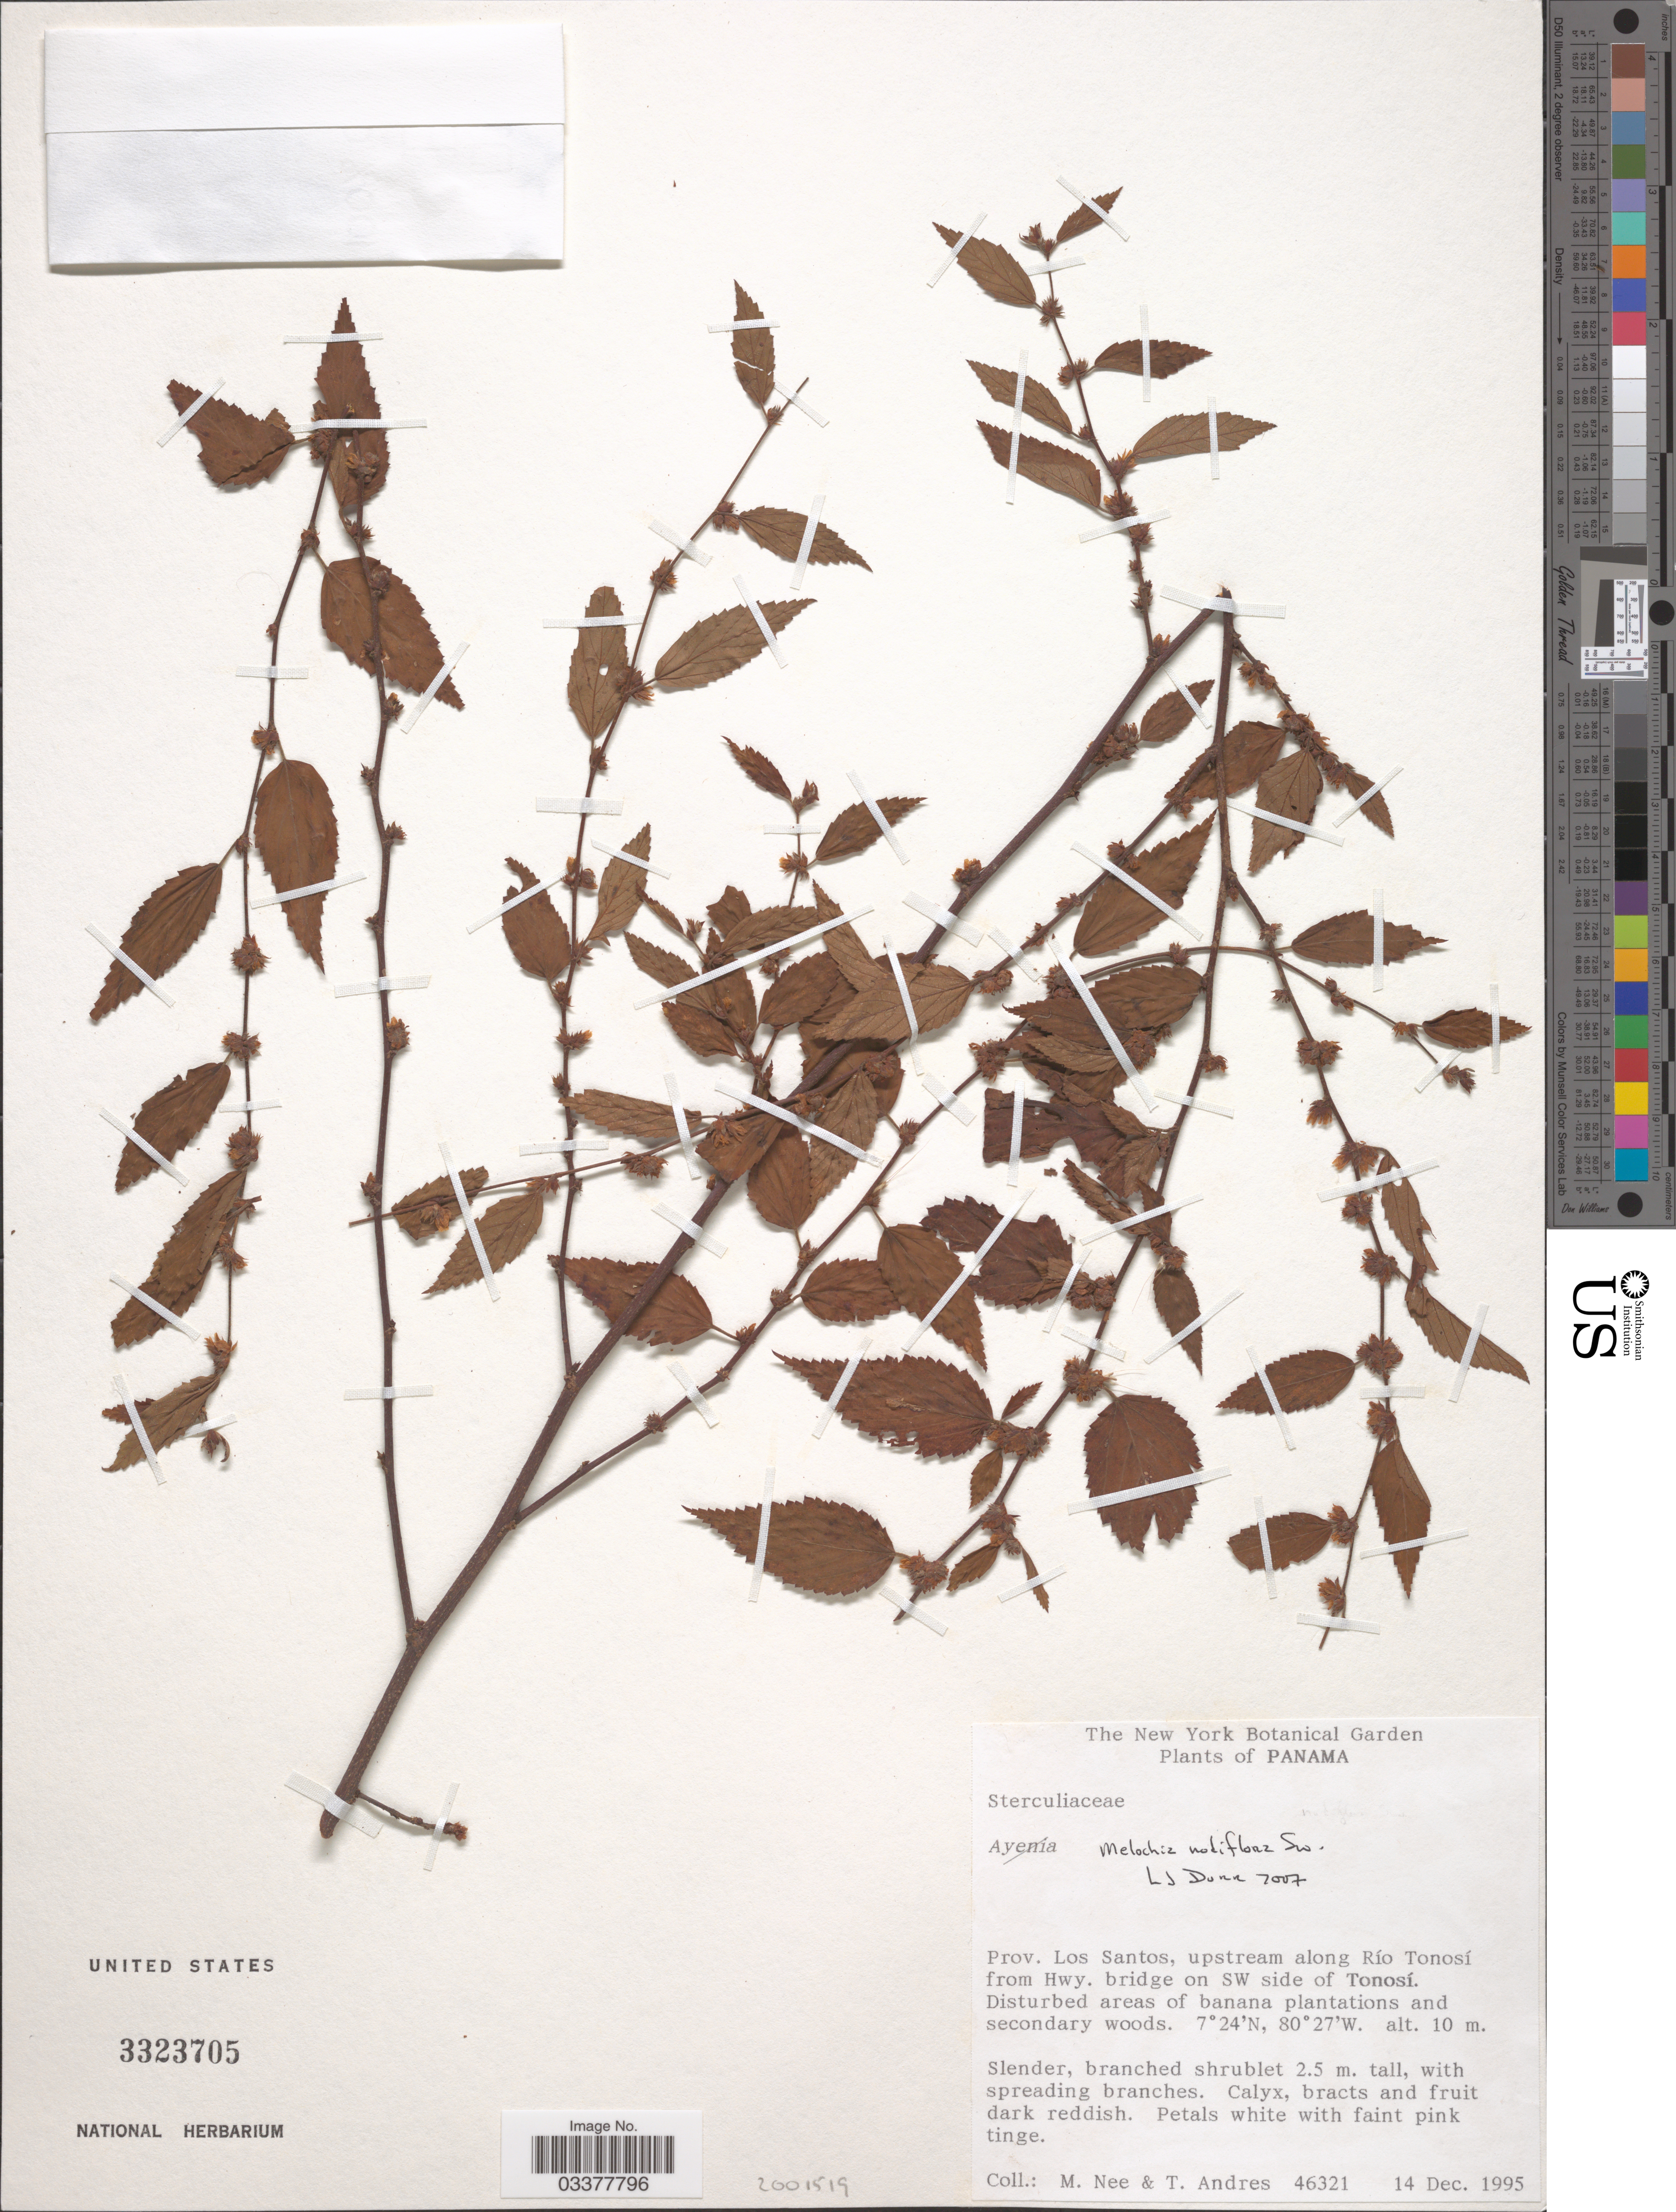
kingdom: Plantae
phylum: Tracheophyta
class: Magnoliopsida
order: Malvales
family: Malvaceae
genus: Melochia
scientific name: Melochia nodiflora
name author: Sw.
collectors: M. Nee & T. Andres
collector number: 46321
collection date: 1995-12-14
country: Panama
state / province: Los Santos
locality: Upstream along Río Tonosí from Hwy. bridge on SW side of Tonosí.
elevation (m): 10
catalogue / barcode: US 3323705